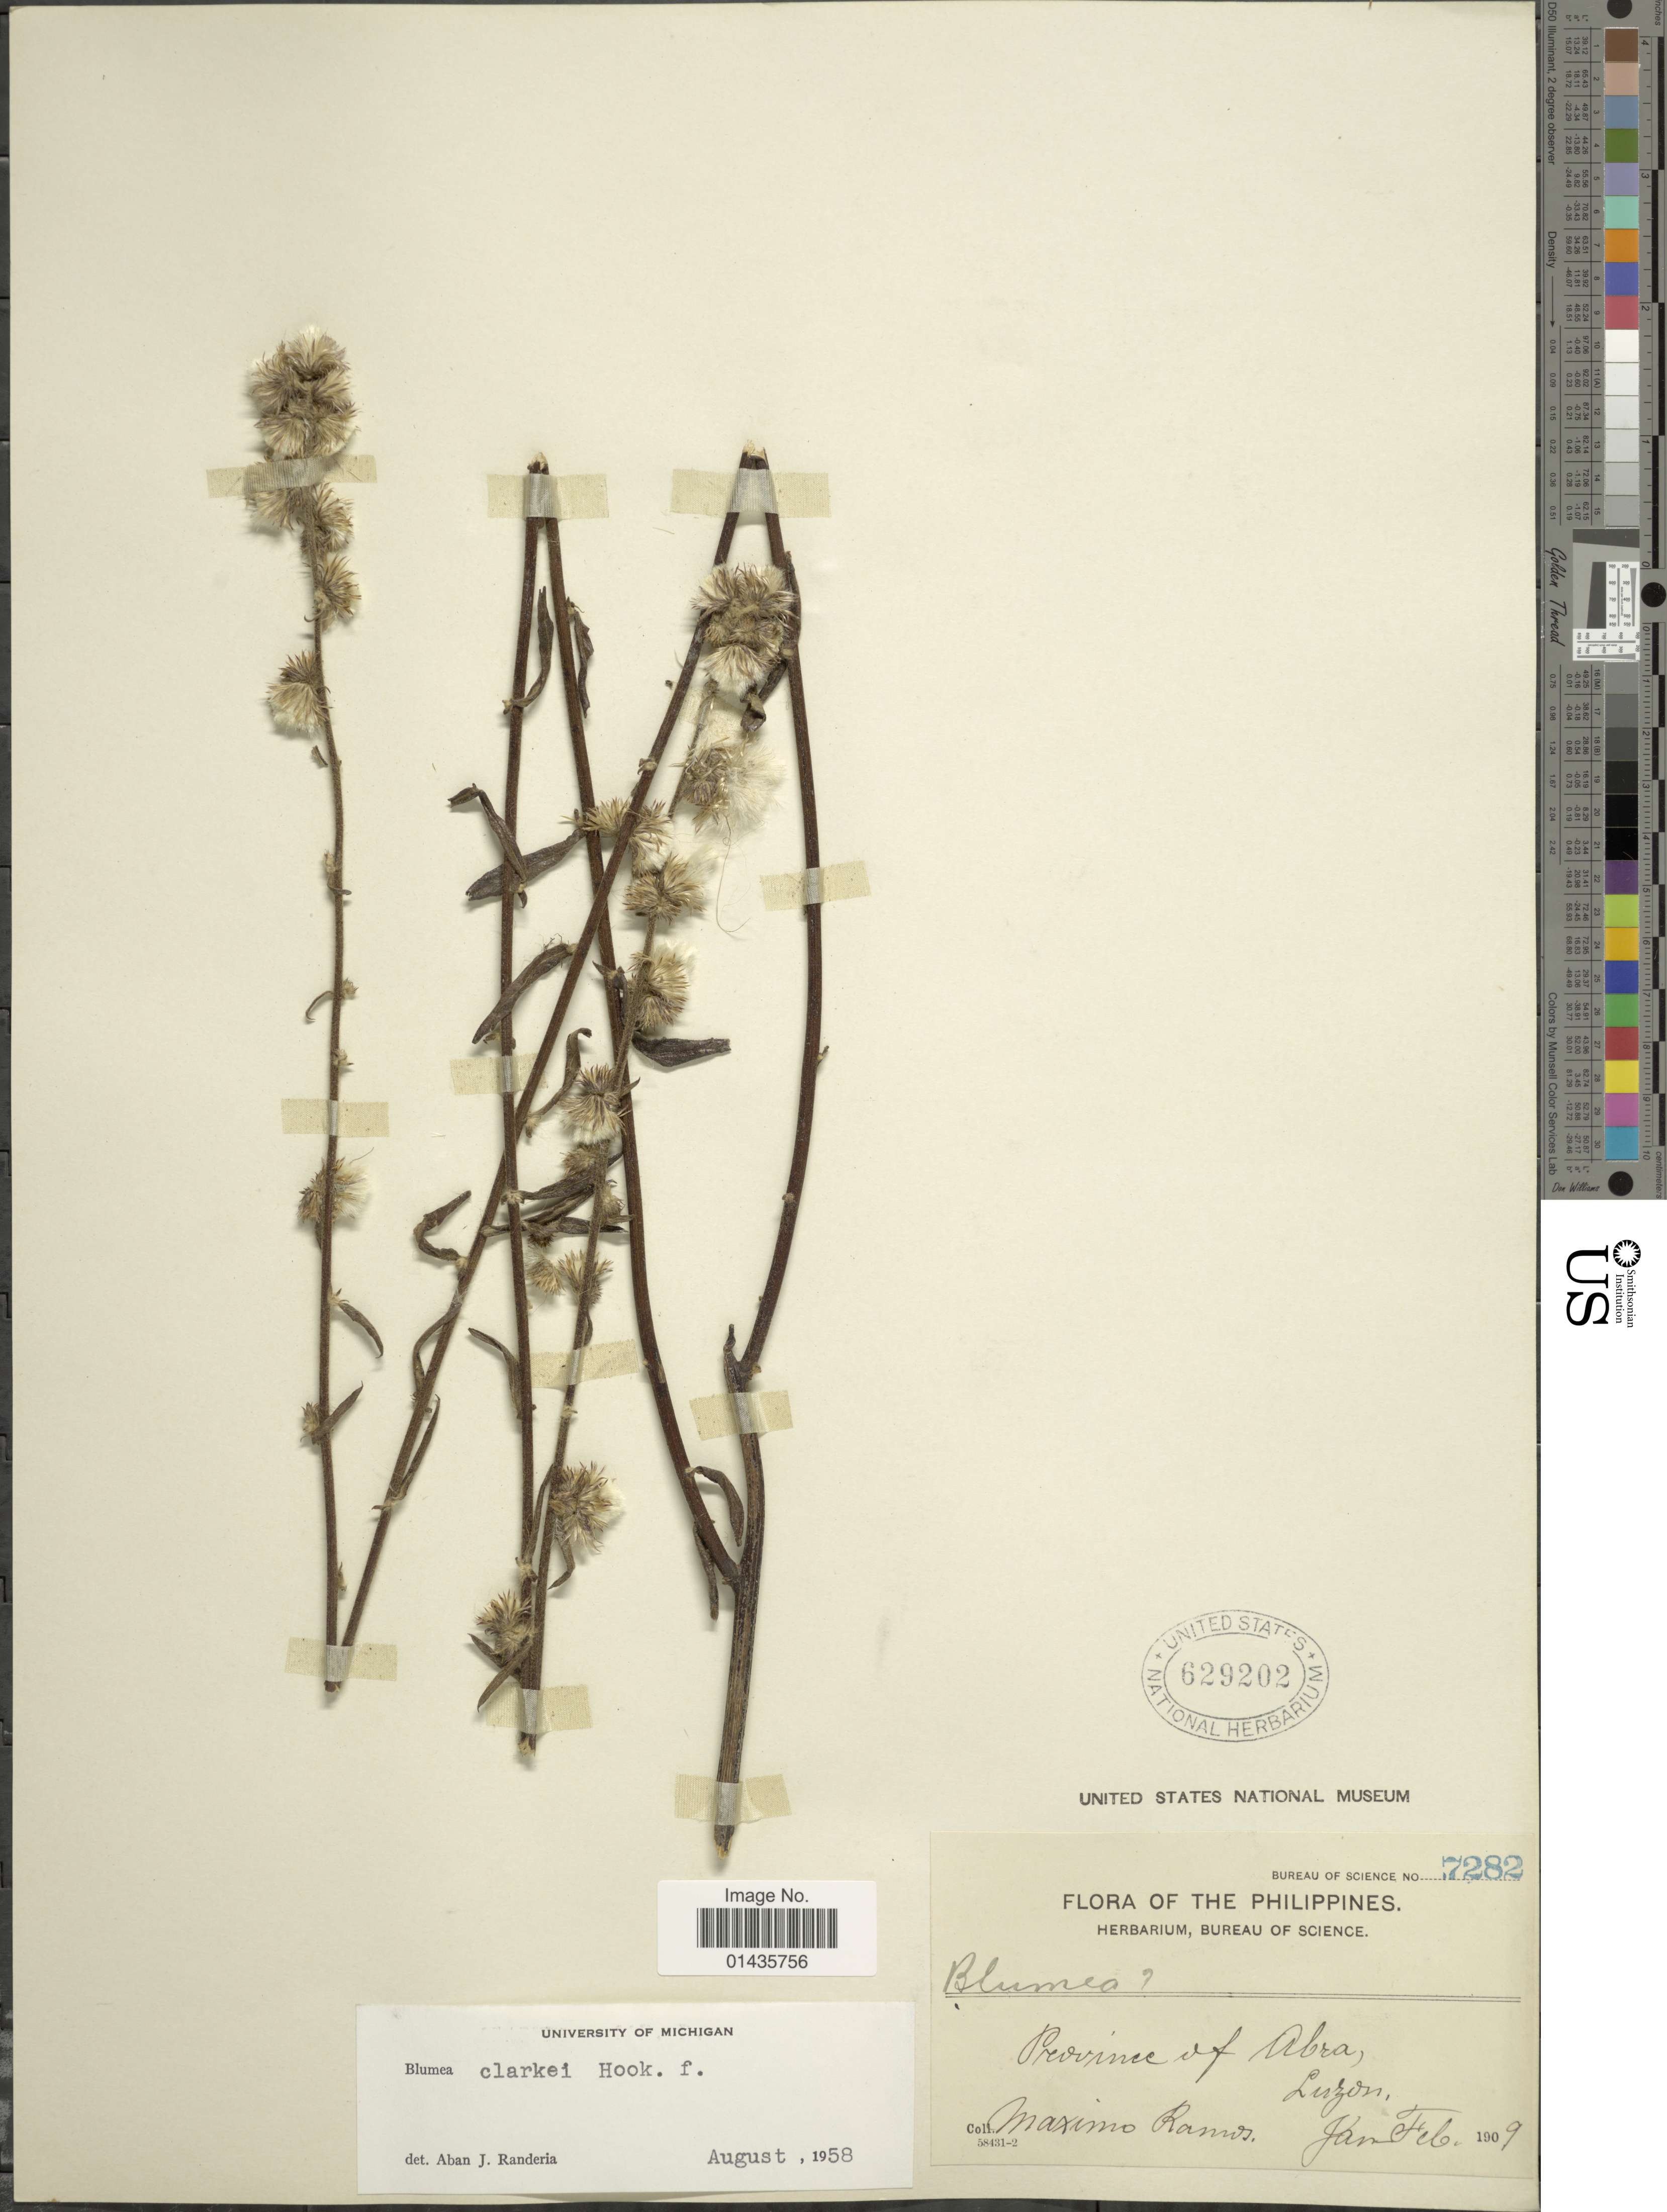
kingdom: Plantae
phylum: Tracheophyta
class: Magnoliopsida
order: Asterales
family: Asteraceae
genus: Blumea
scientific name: Blumea clarkei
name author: Hook. f.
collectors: M. Ramos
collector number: Bureau of Science 7282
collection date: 1909-01/1909-02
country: Philippines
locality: Province of Abra, Luzon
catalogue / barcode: US 629202